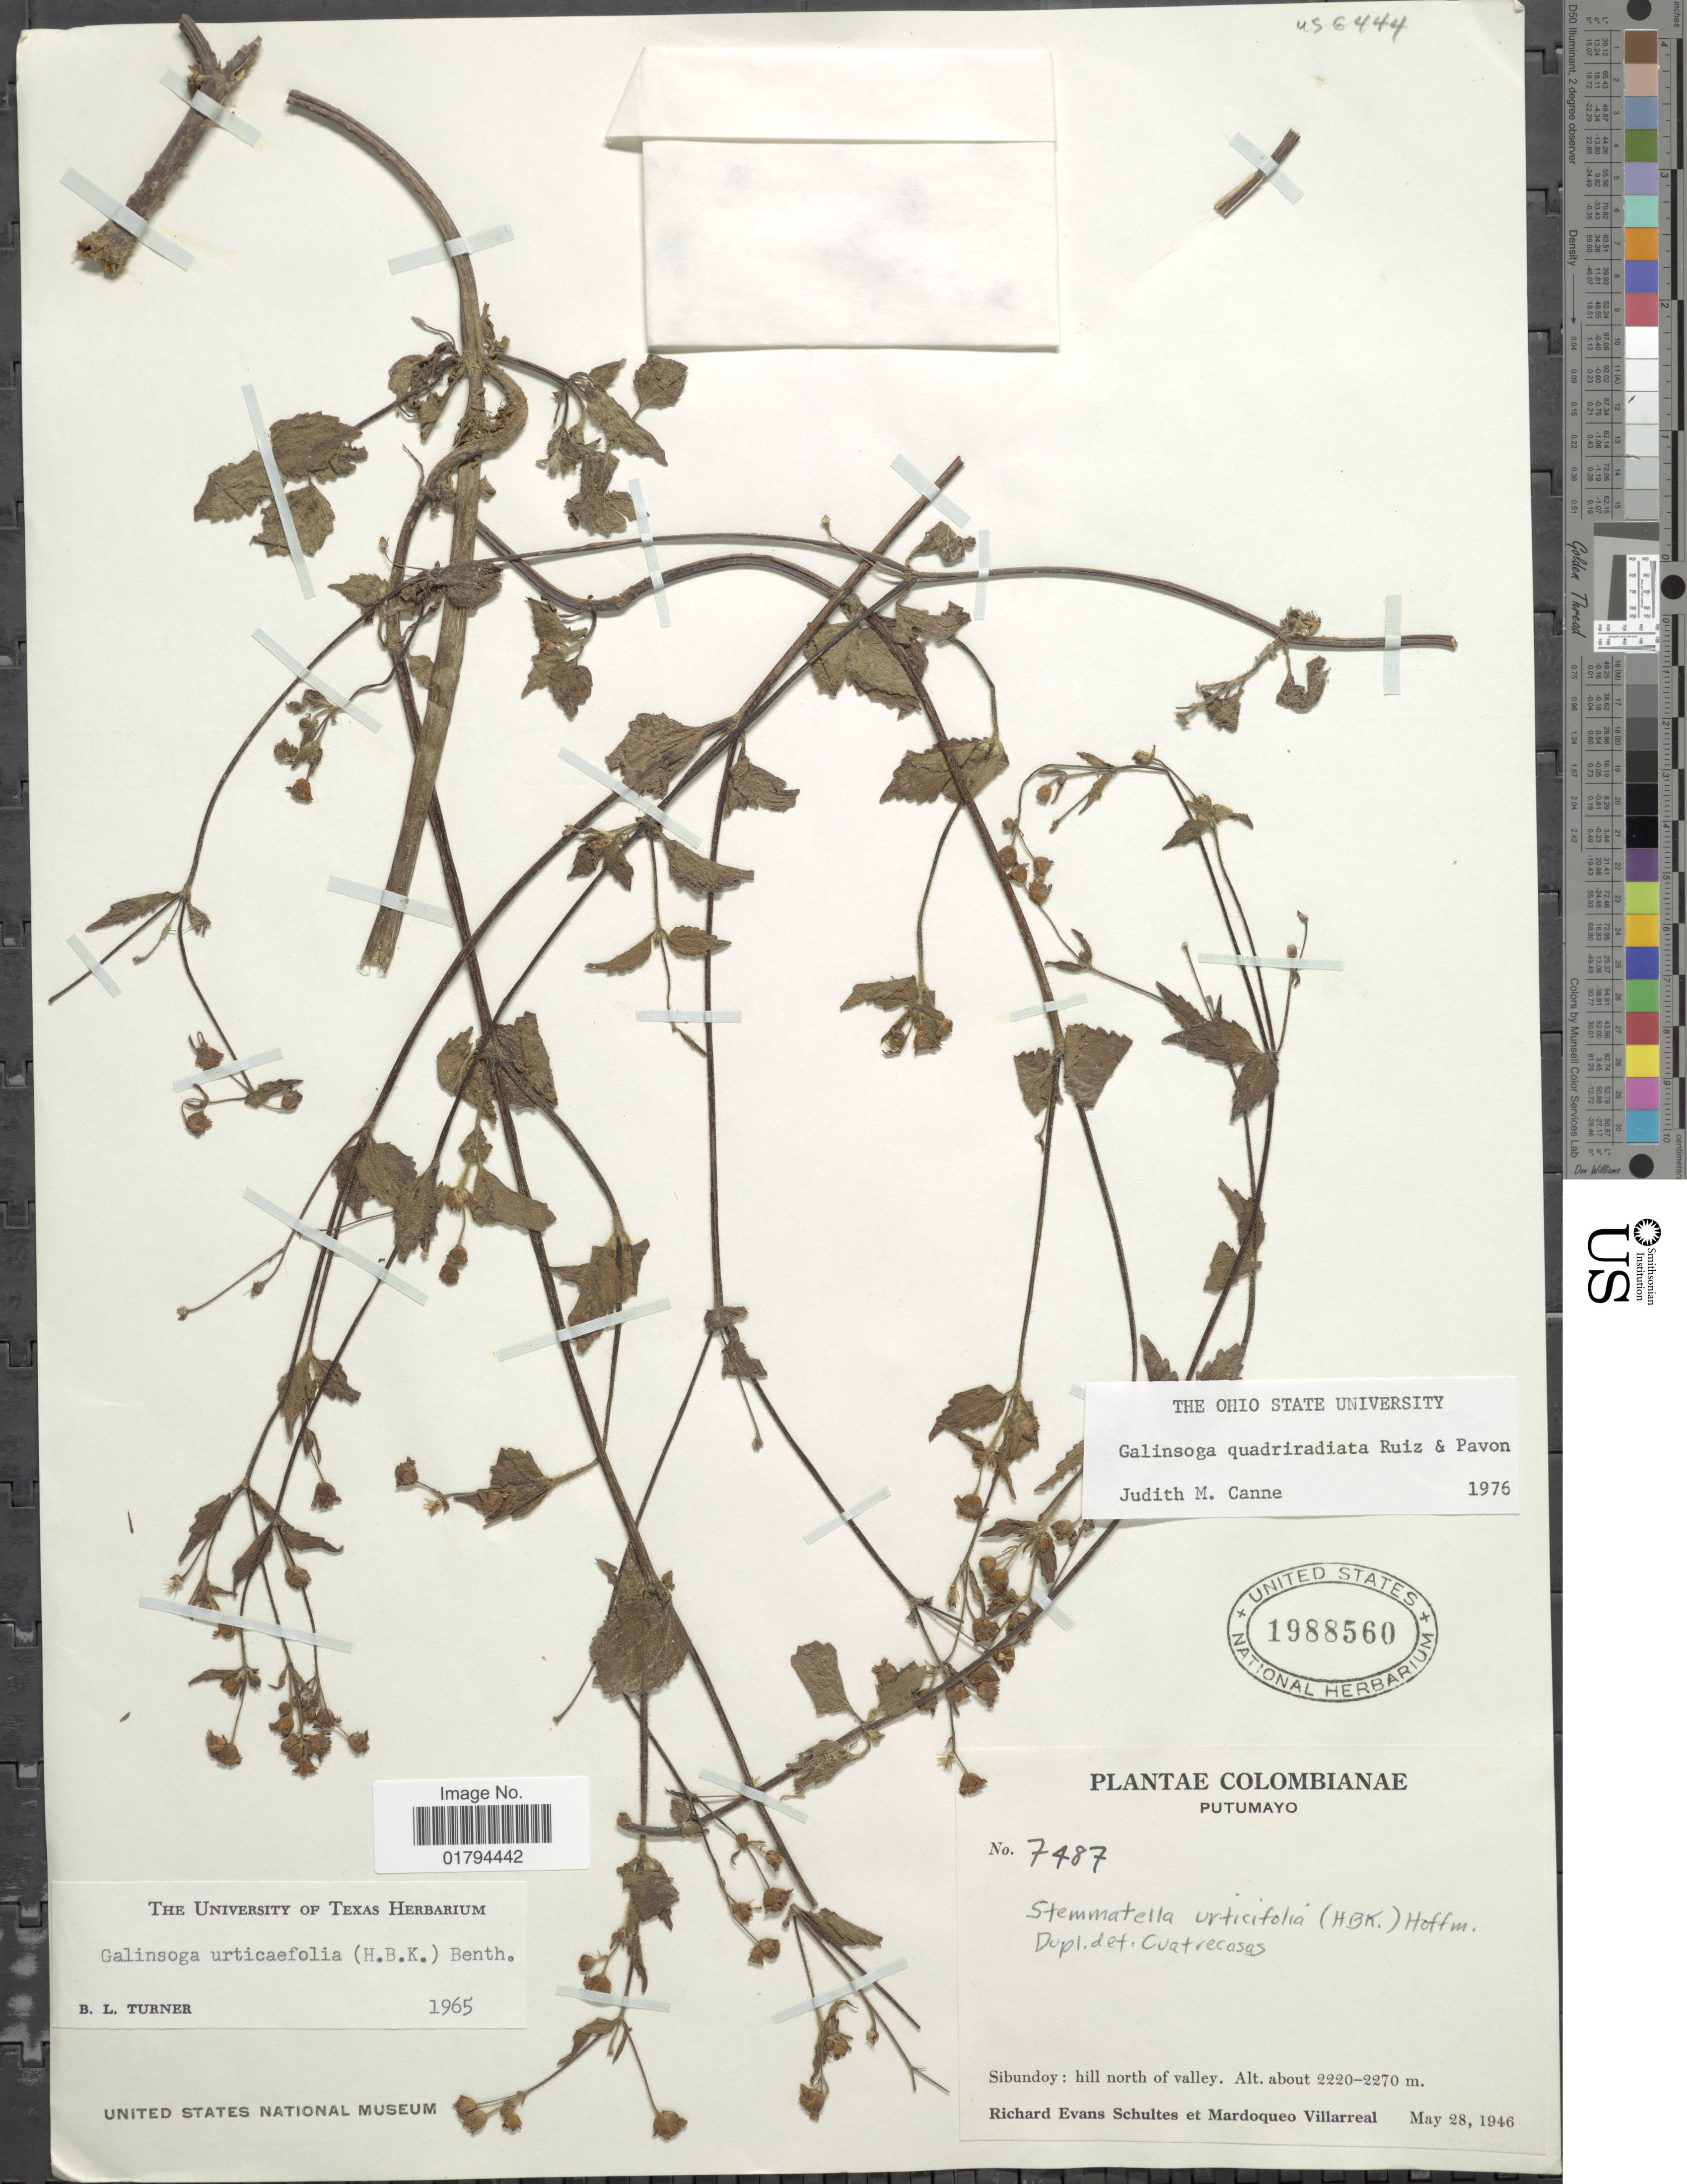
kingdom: Plantae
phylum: Tracheophyta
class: Magnoliopsida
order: Asterales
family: Asteraceae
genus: Galinsoga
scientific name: Galinsoga quadriradiata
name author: Ruiz & Pav.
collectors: R. E. Schultes & M. Villarreal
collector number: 7487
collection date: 1946-05-28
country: Colombia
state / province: Putumayo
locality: Sibundoy; hill north of Valley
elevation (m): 2220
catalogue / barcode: US 1988560